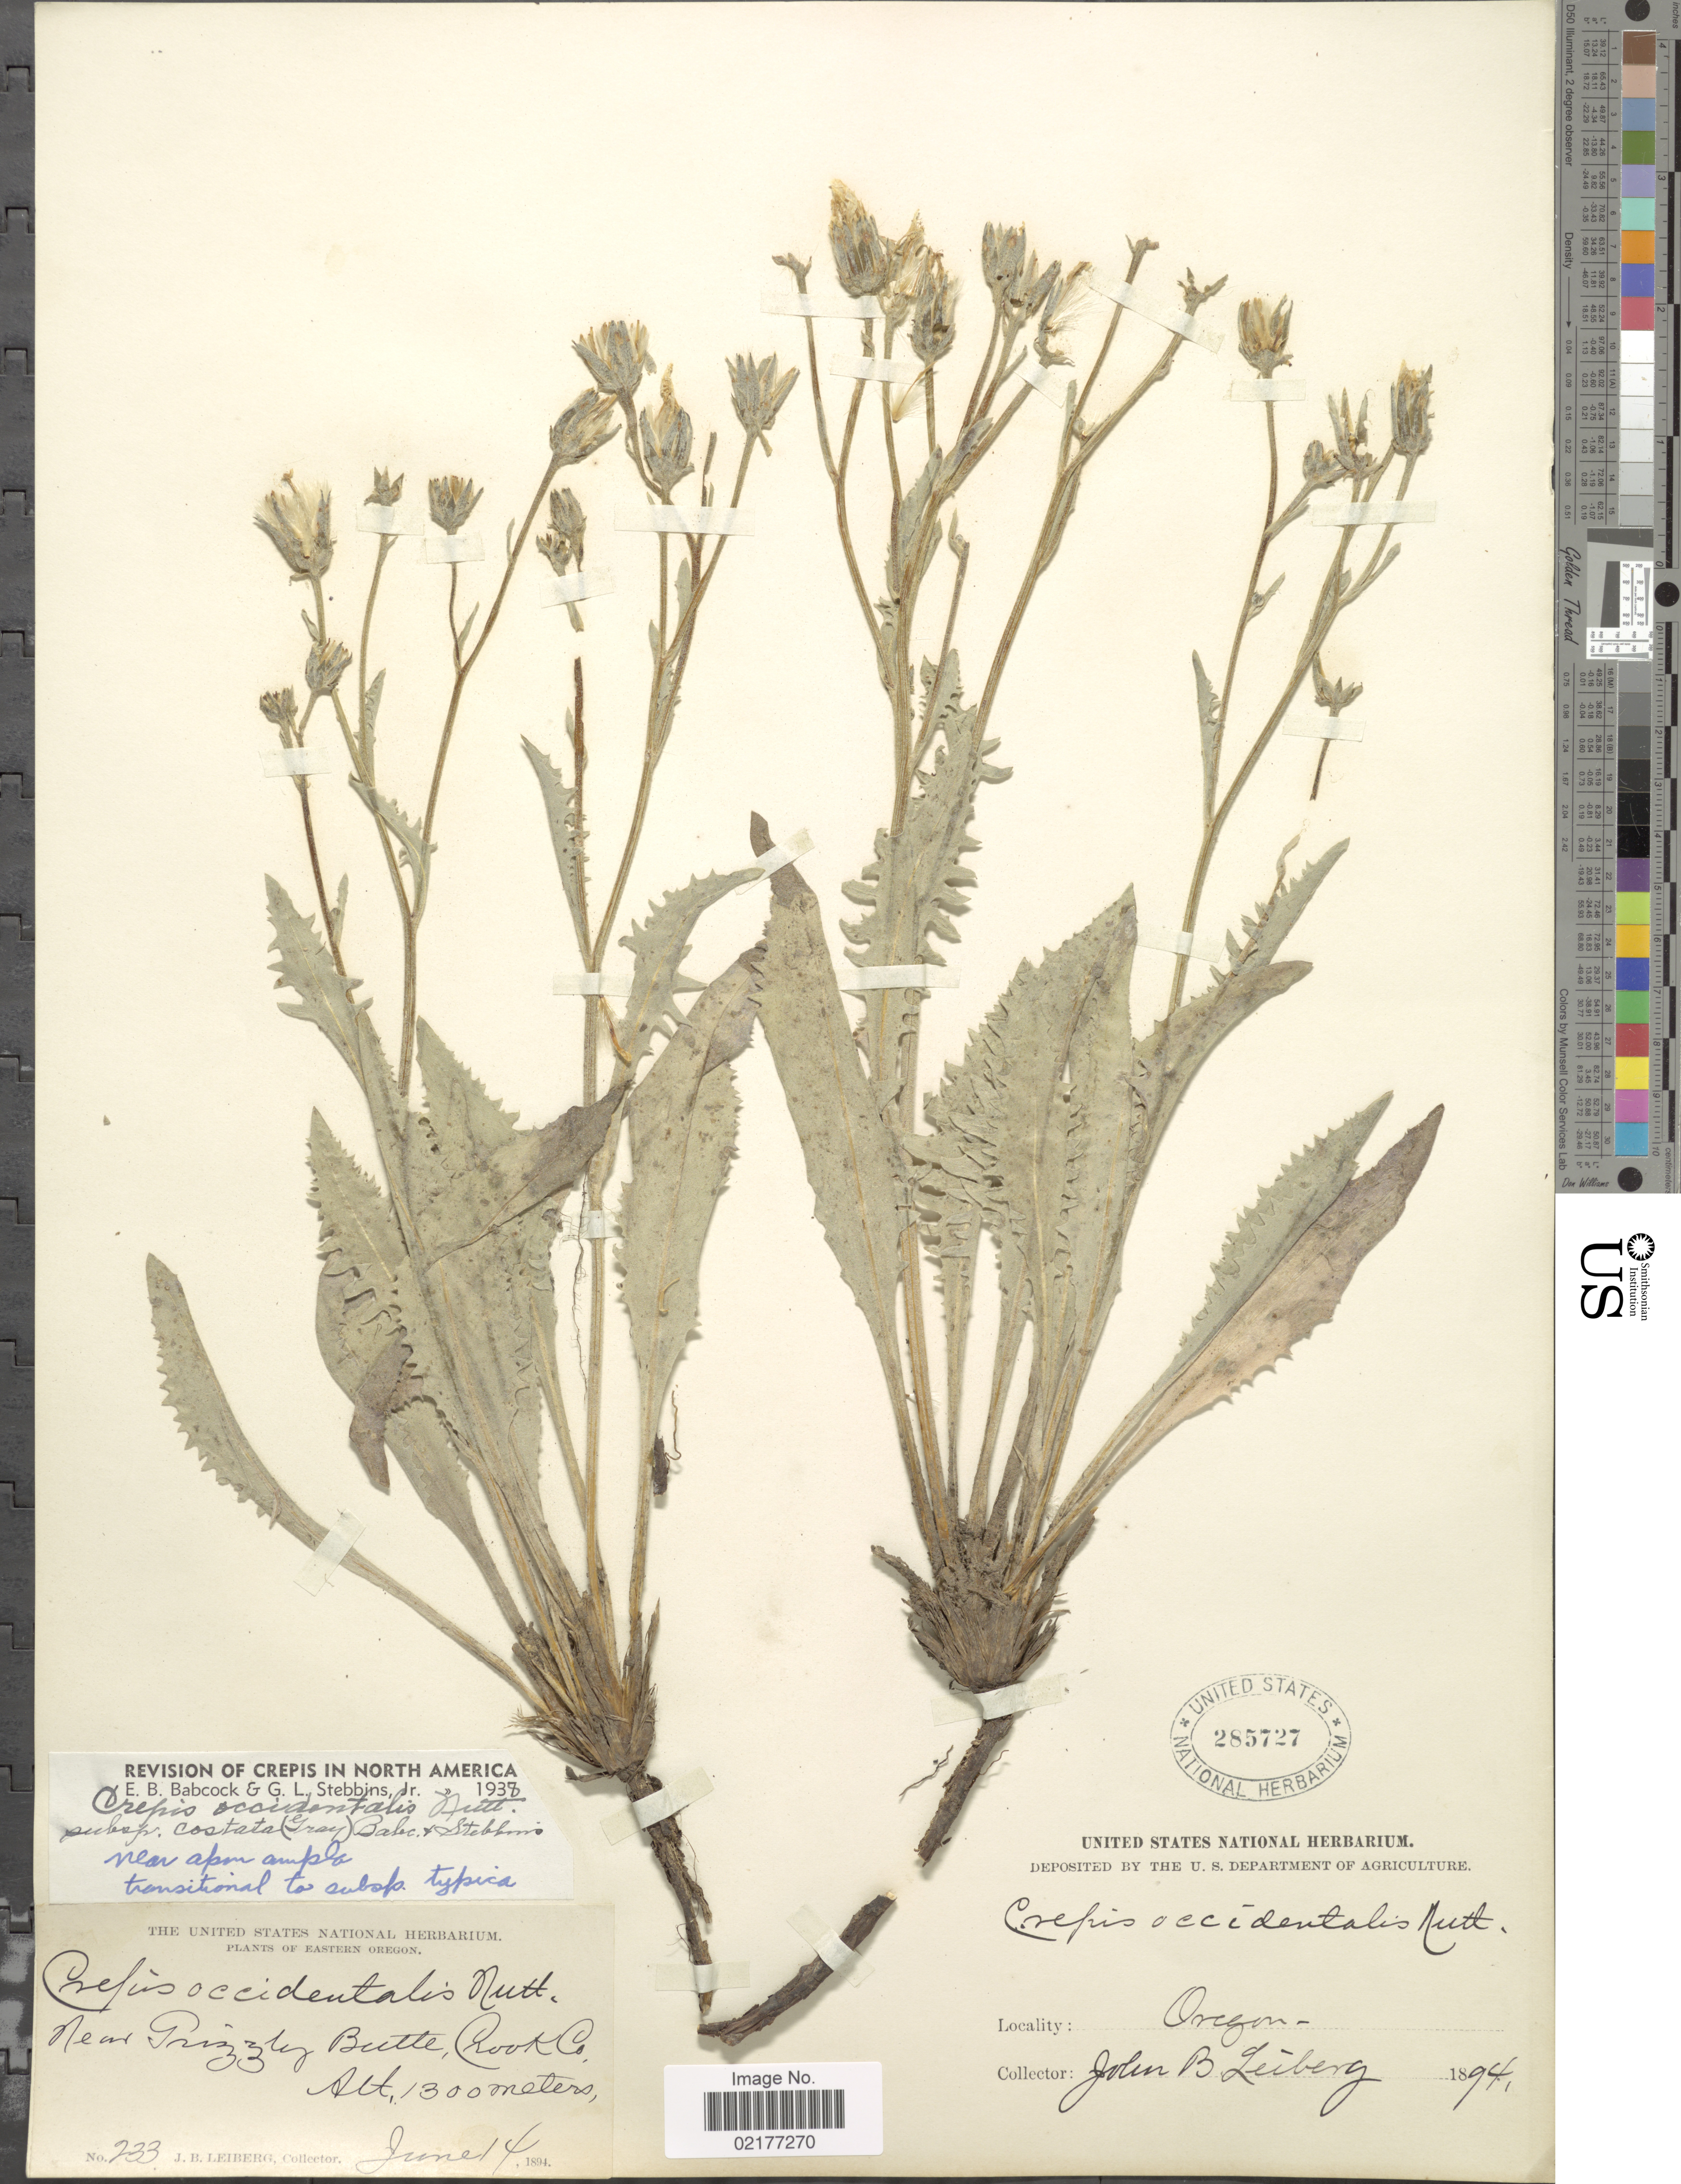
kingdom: Plantae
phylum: Tracheophyta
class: Magnoliopsida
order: Asterales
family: Asteraceae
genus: Crepis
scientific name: Crepis occidentalis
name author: Nutt.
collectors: J. B. Leiberg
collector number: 233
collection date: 1894-06-14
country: United States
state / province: Oregon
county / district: Crook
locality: Near Grizzly BUtte, Crook Co.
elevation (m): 1300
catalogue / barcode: US 285727